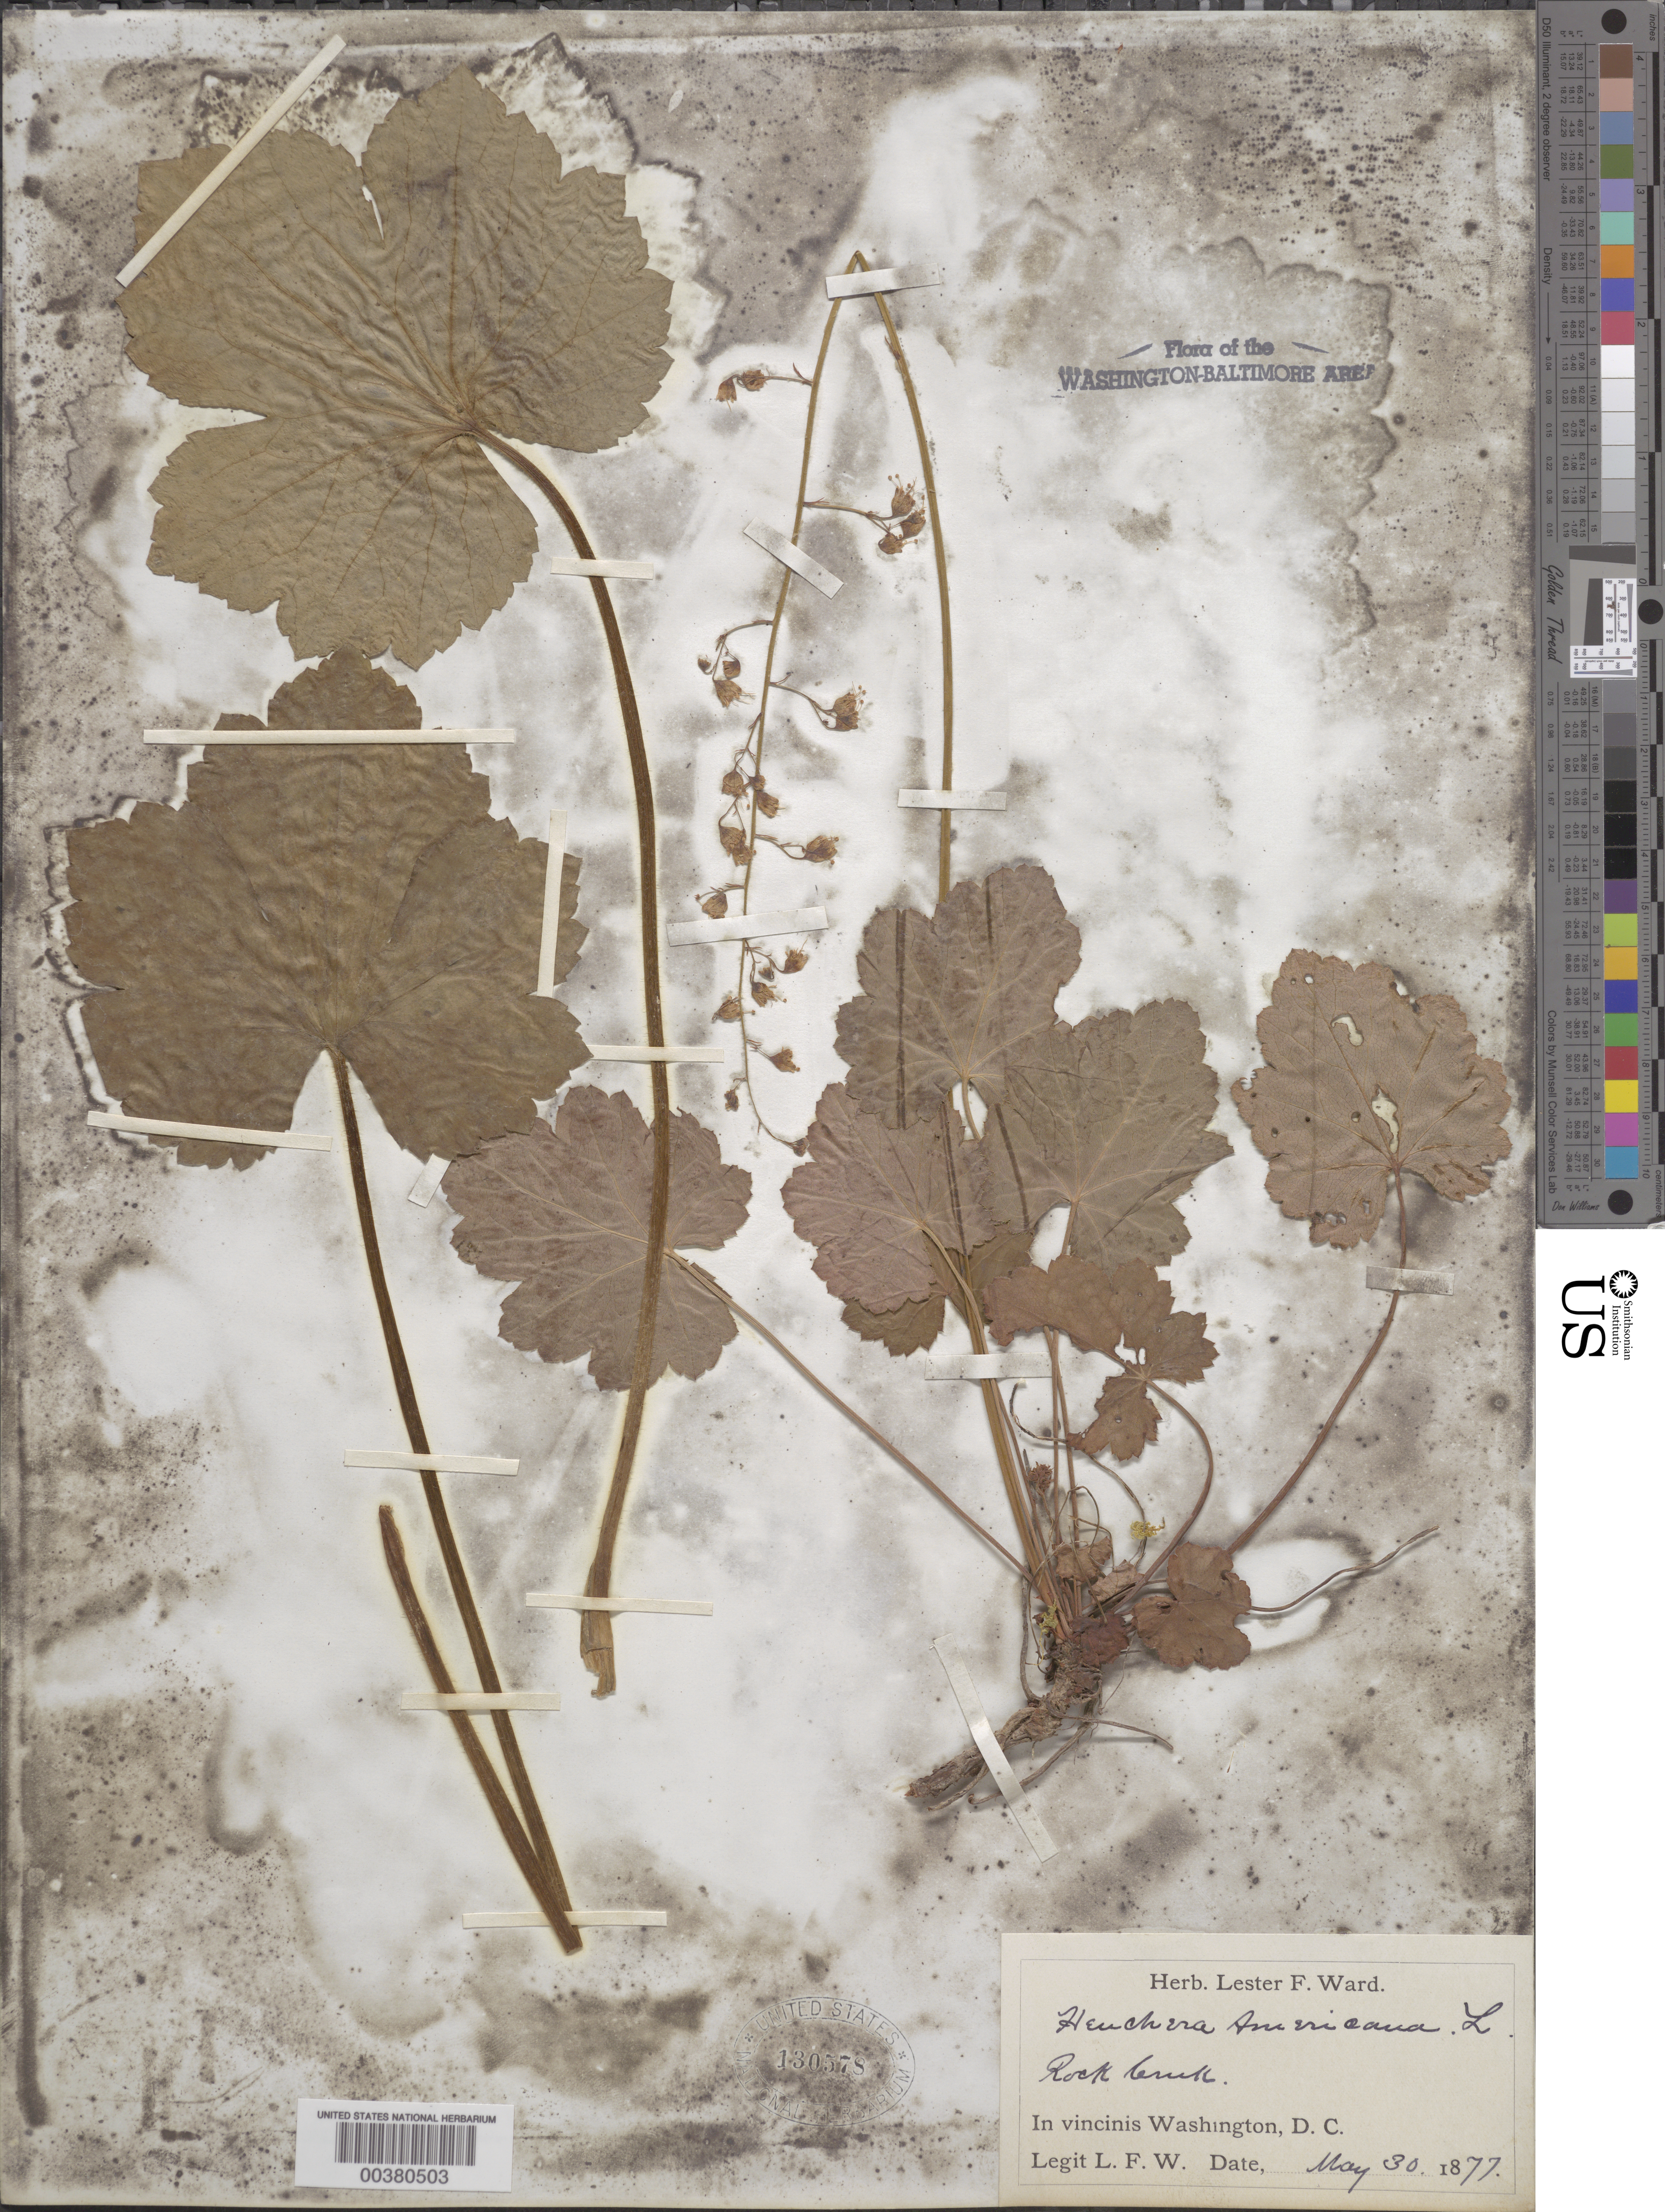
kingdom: Plantae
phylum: Tracheophyta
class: Magnoliopsida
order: Saxifragales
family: Saxifragaceae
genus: Heuchera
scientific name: Heuchera americana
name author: L.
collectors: L. F. Ward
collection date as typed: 30 May 1877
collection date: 1877-05-30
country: United States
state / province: District of Columbia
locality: Rock Creek Rock Creek Park and Vicinity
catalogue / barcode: US 130578